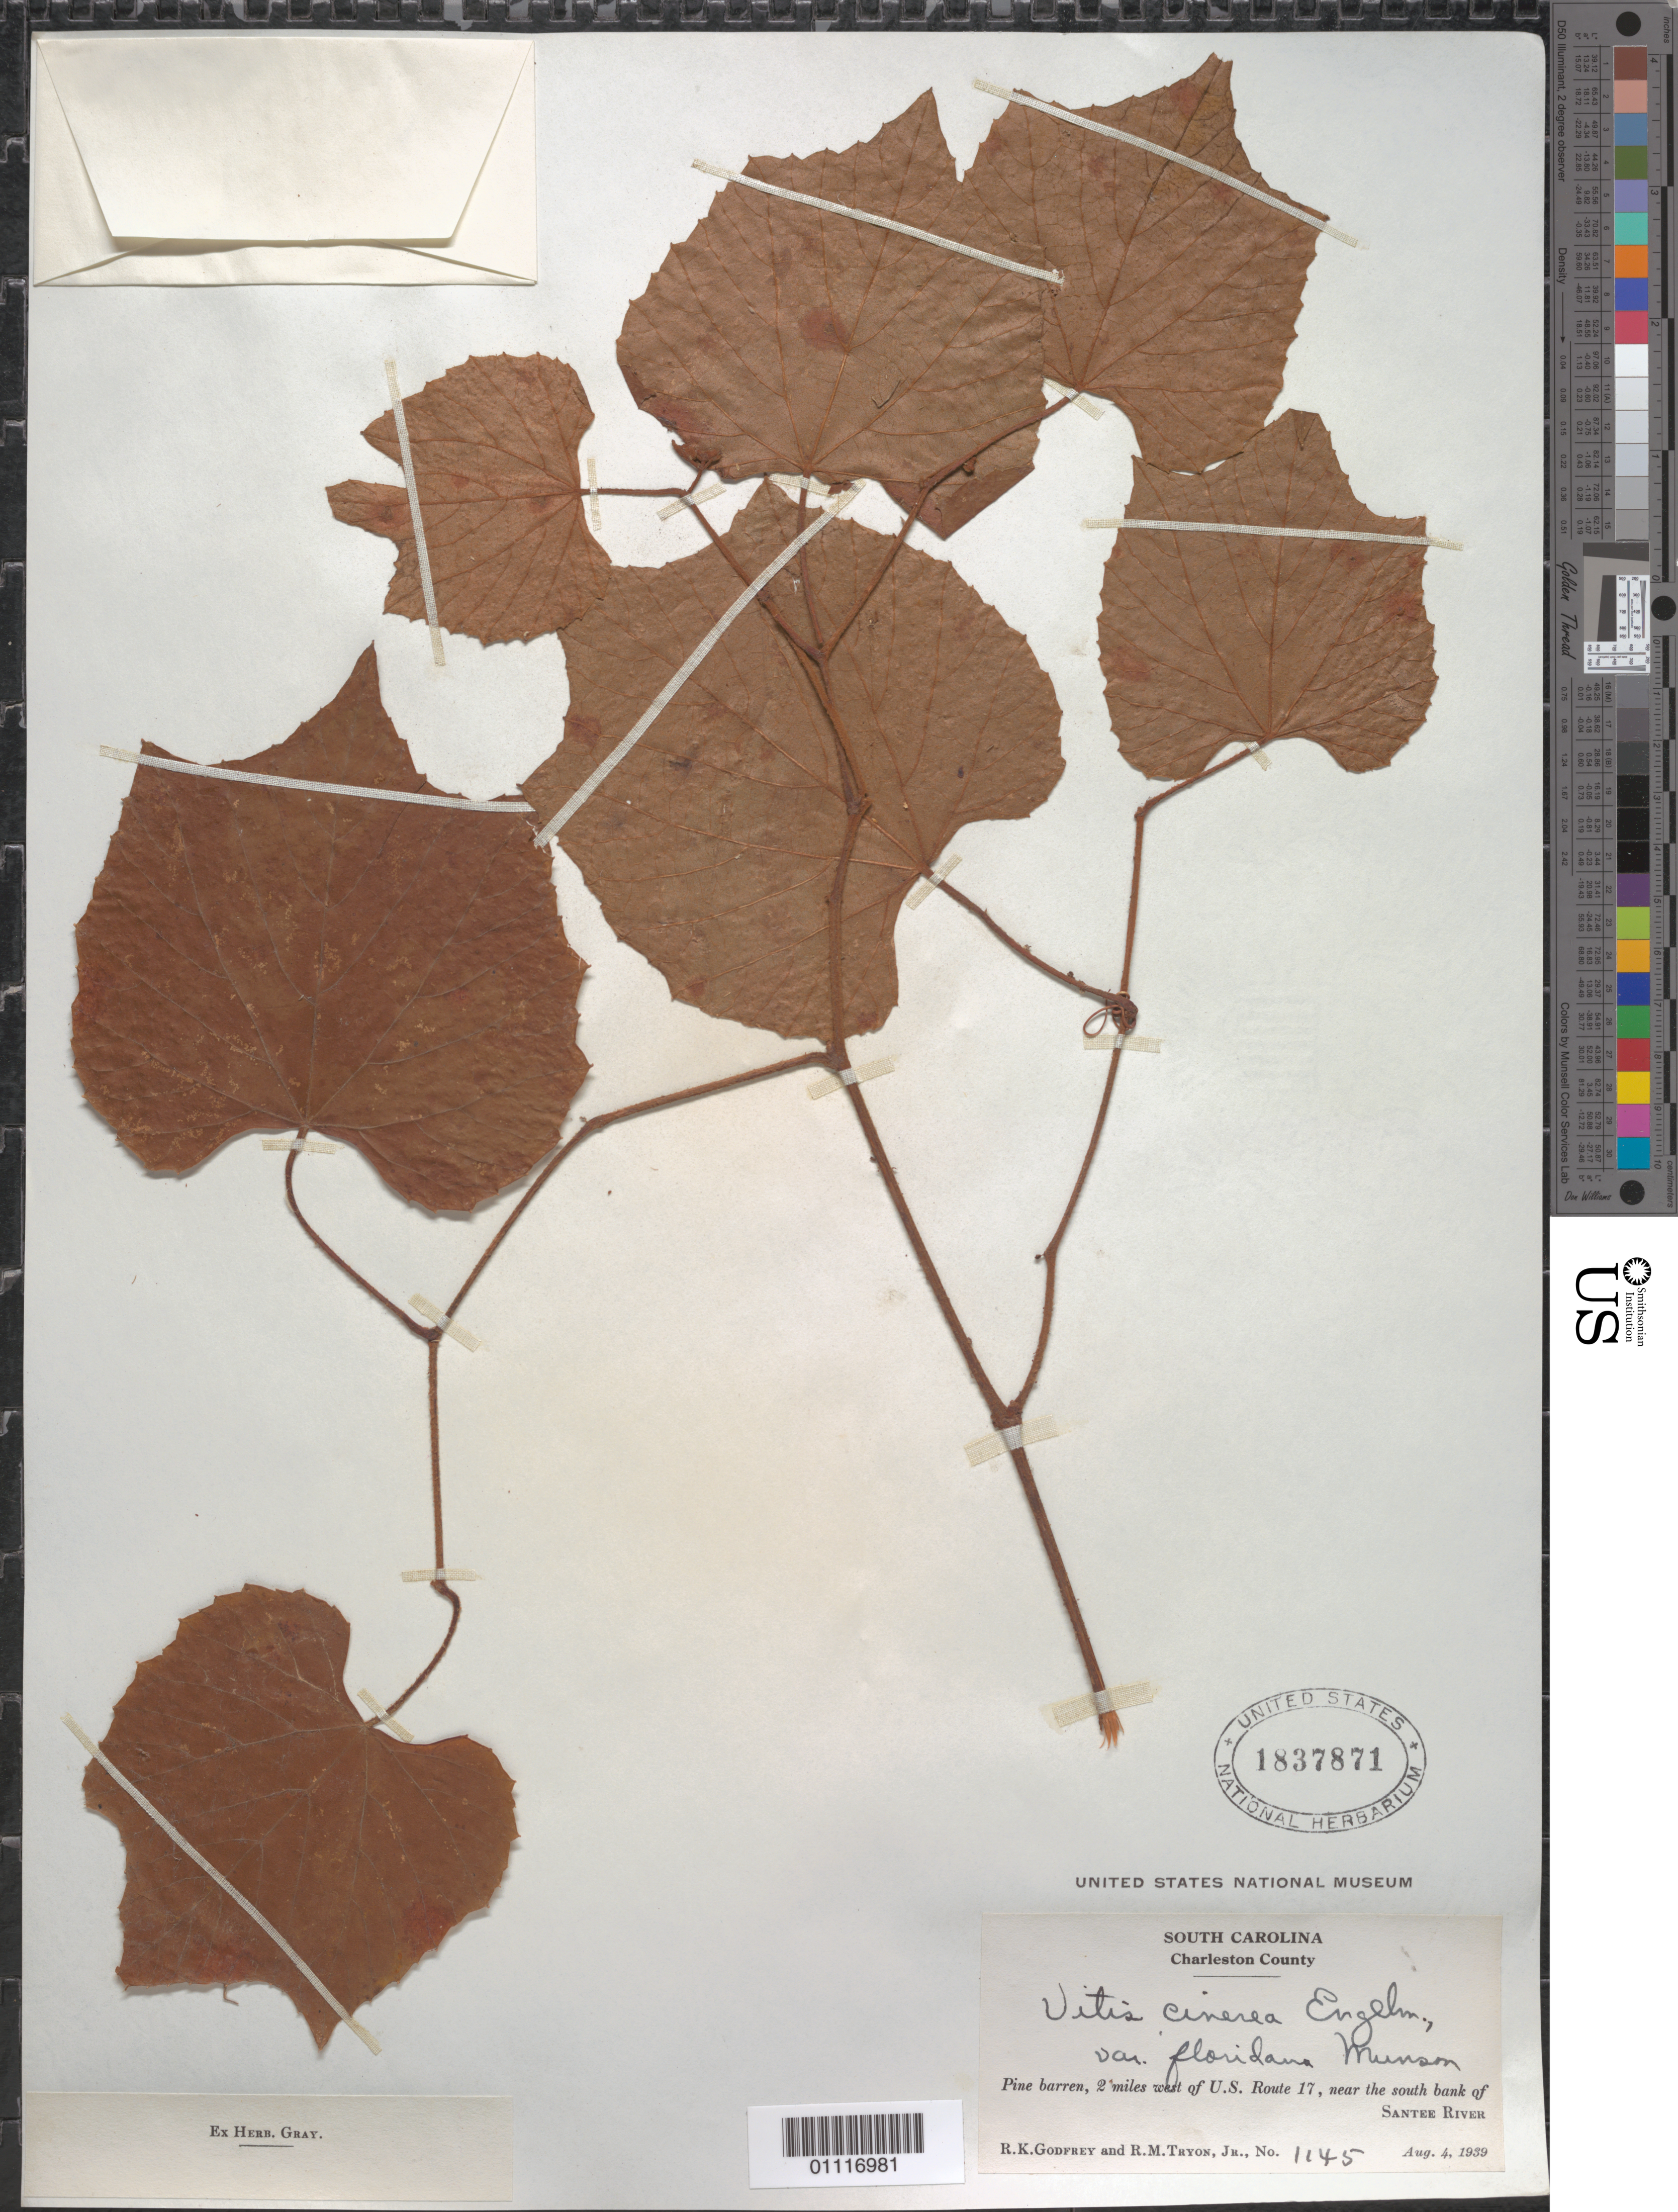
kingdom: Plantae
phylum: Tracheophyta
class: Magnoliopsida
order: Vitales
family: Vitaceae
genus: Vitis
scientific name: Vitis cinerea var. floridana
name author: Munson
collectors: R. K. Godfrey & R. M. Tryon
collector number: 1145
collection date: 1939-08-04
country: United States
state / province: South Carolina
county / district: Charleston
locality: Pine barren, 2 miles west of U.S. Route 17, near the south bank of Santee River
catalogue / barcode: US 1837871